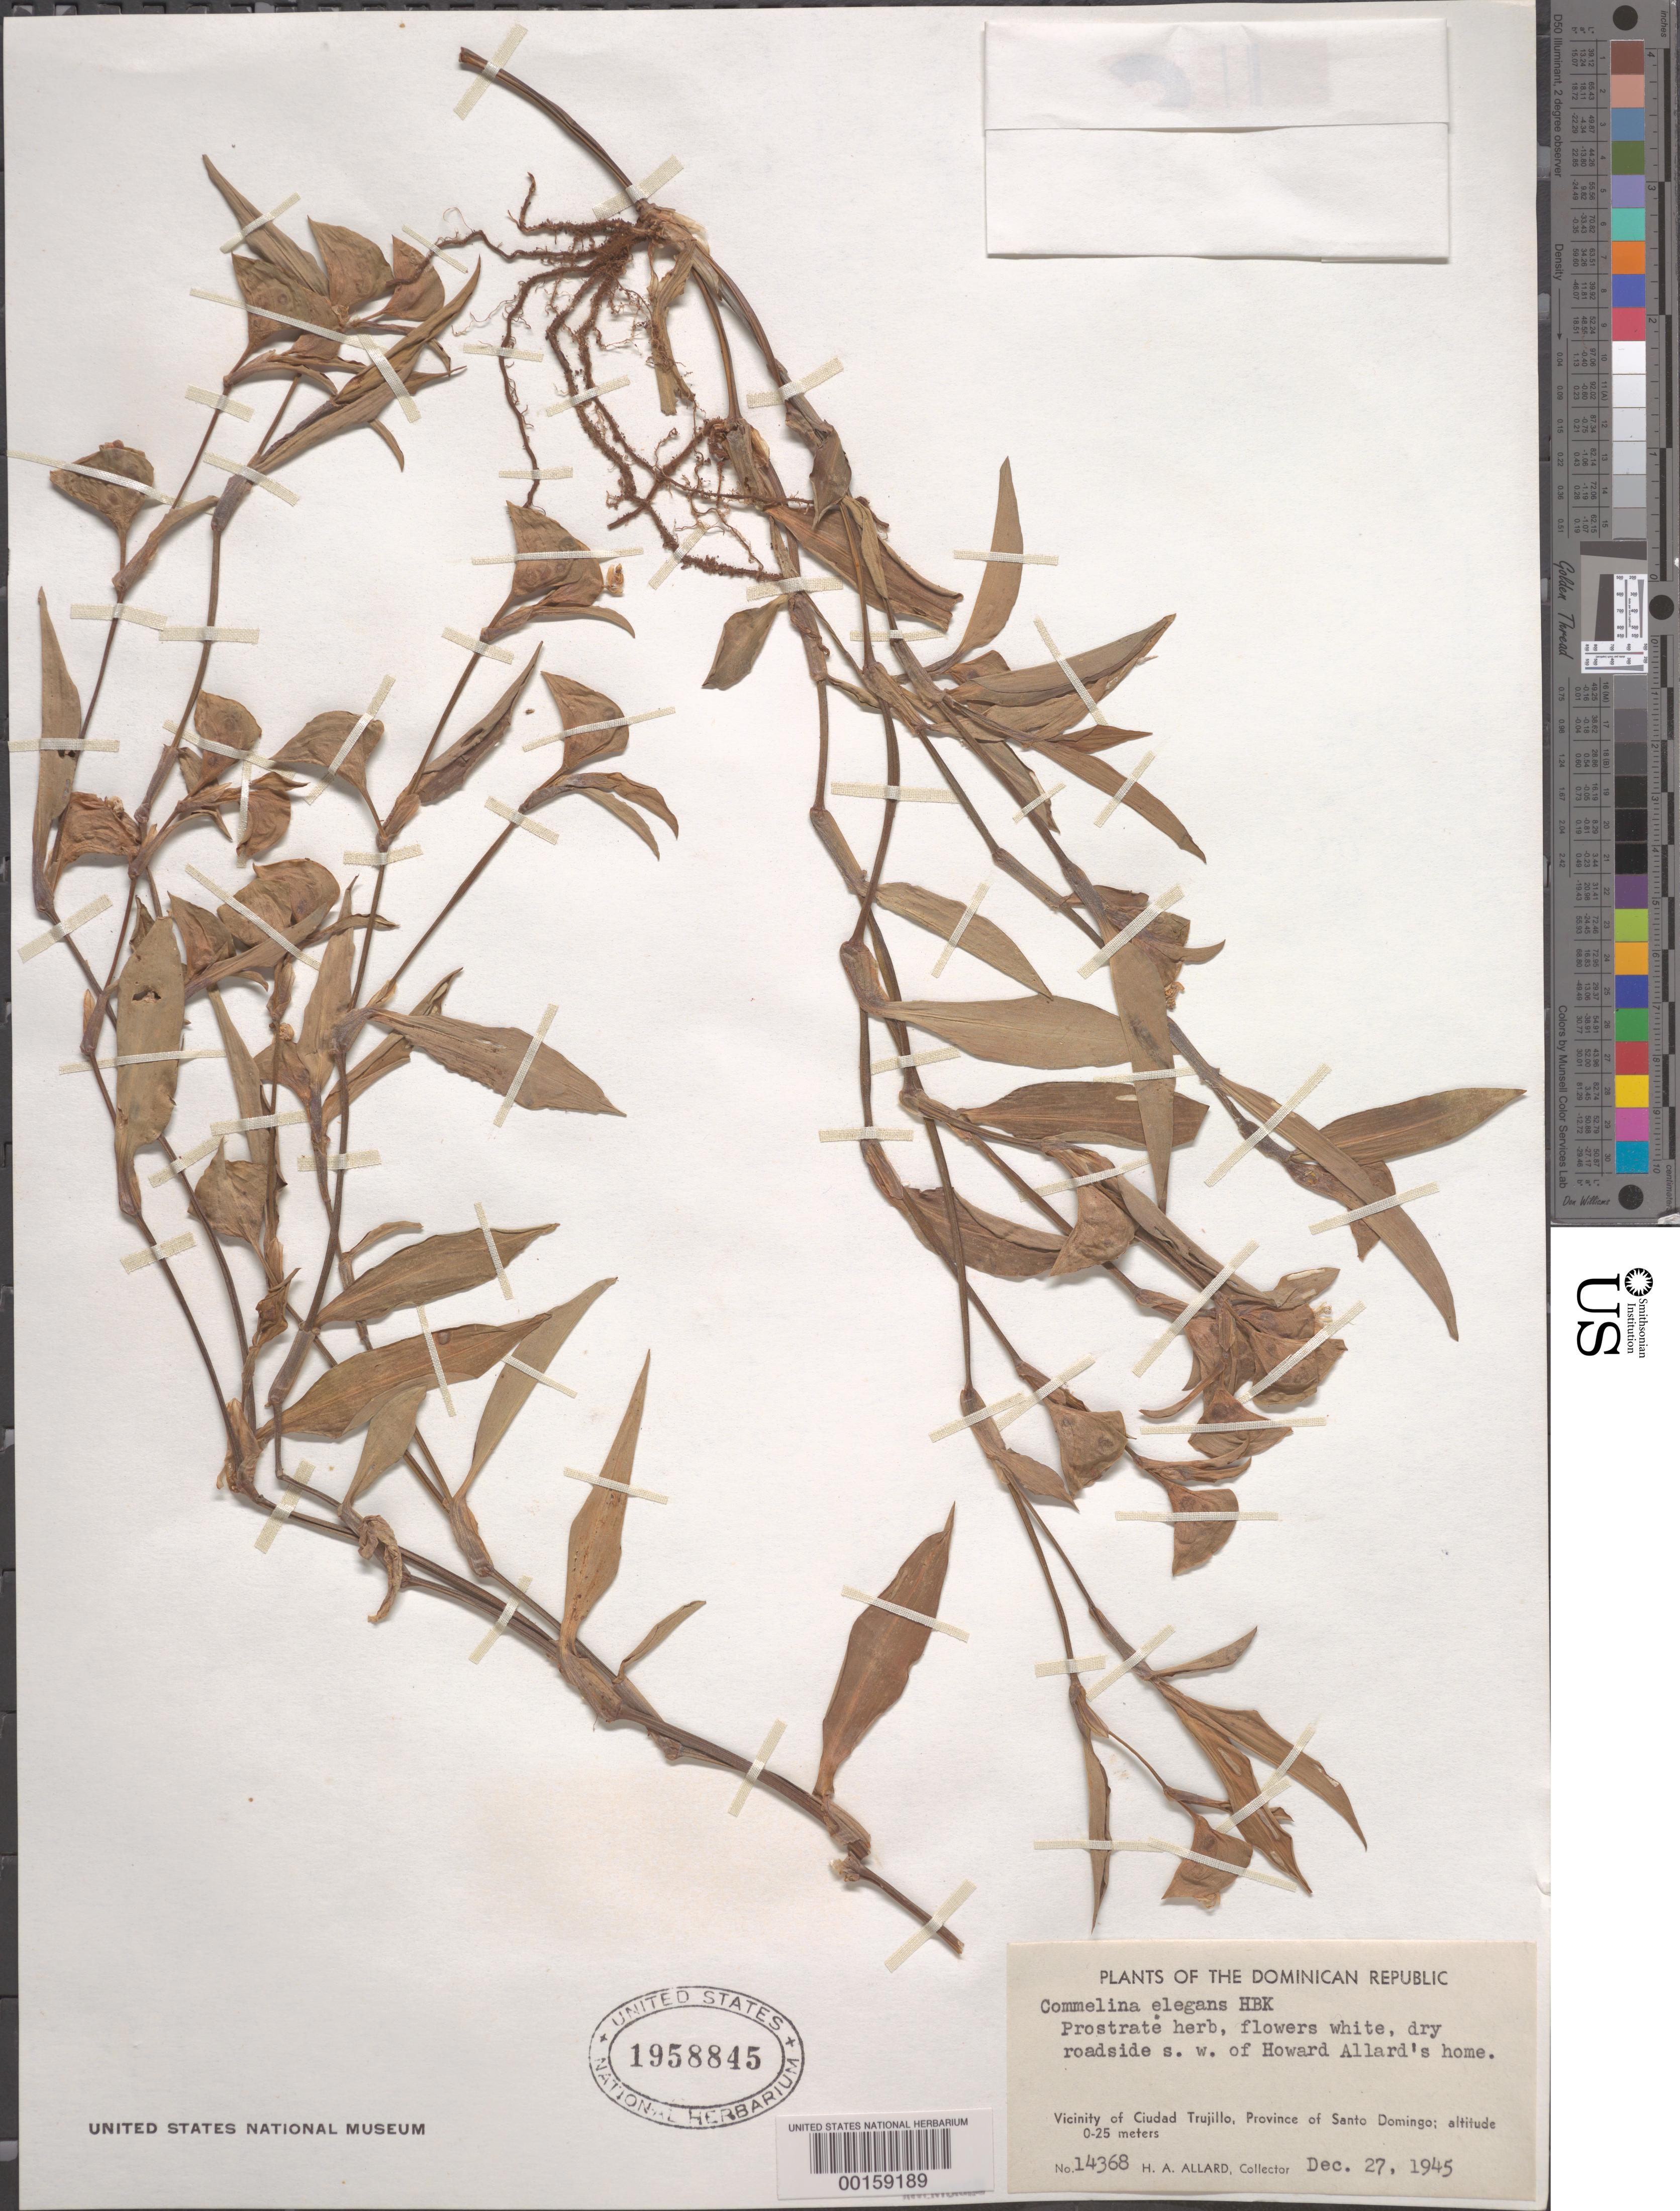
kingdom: Plantae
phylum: Tracheophyta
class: Liliopsida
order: Commelinales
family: Commelinaceae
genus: Commelina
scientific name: Commelina erecta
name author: L.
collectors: H. A. Allard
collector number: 14368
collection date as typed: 27 Dec 1945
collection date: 1945-12-27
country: Dominican Republic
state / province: Distrito Nacional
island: Hispaniola Island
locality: Ciudad trujillo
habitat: Dry soil; roadside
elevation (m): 0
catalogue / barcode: US 1958845